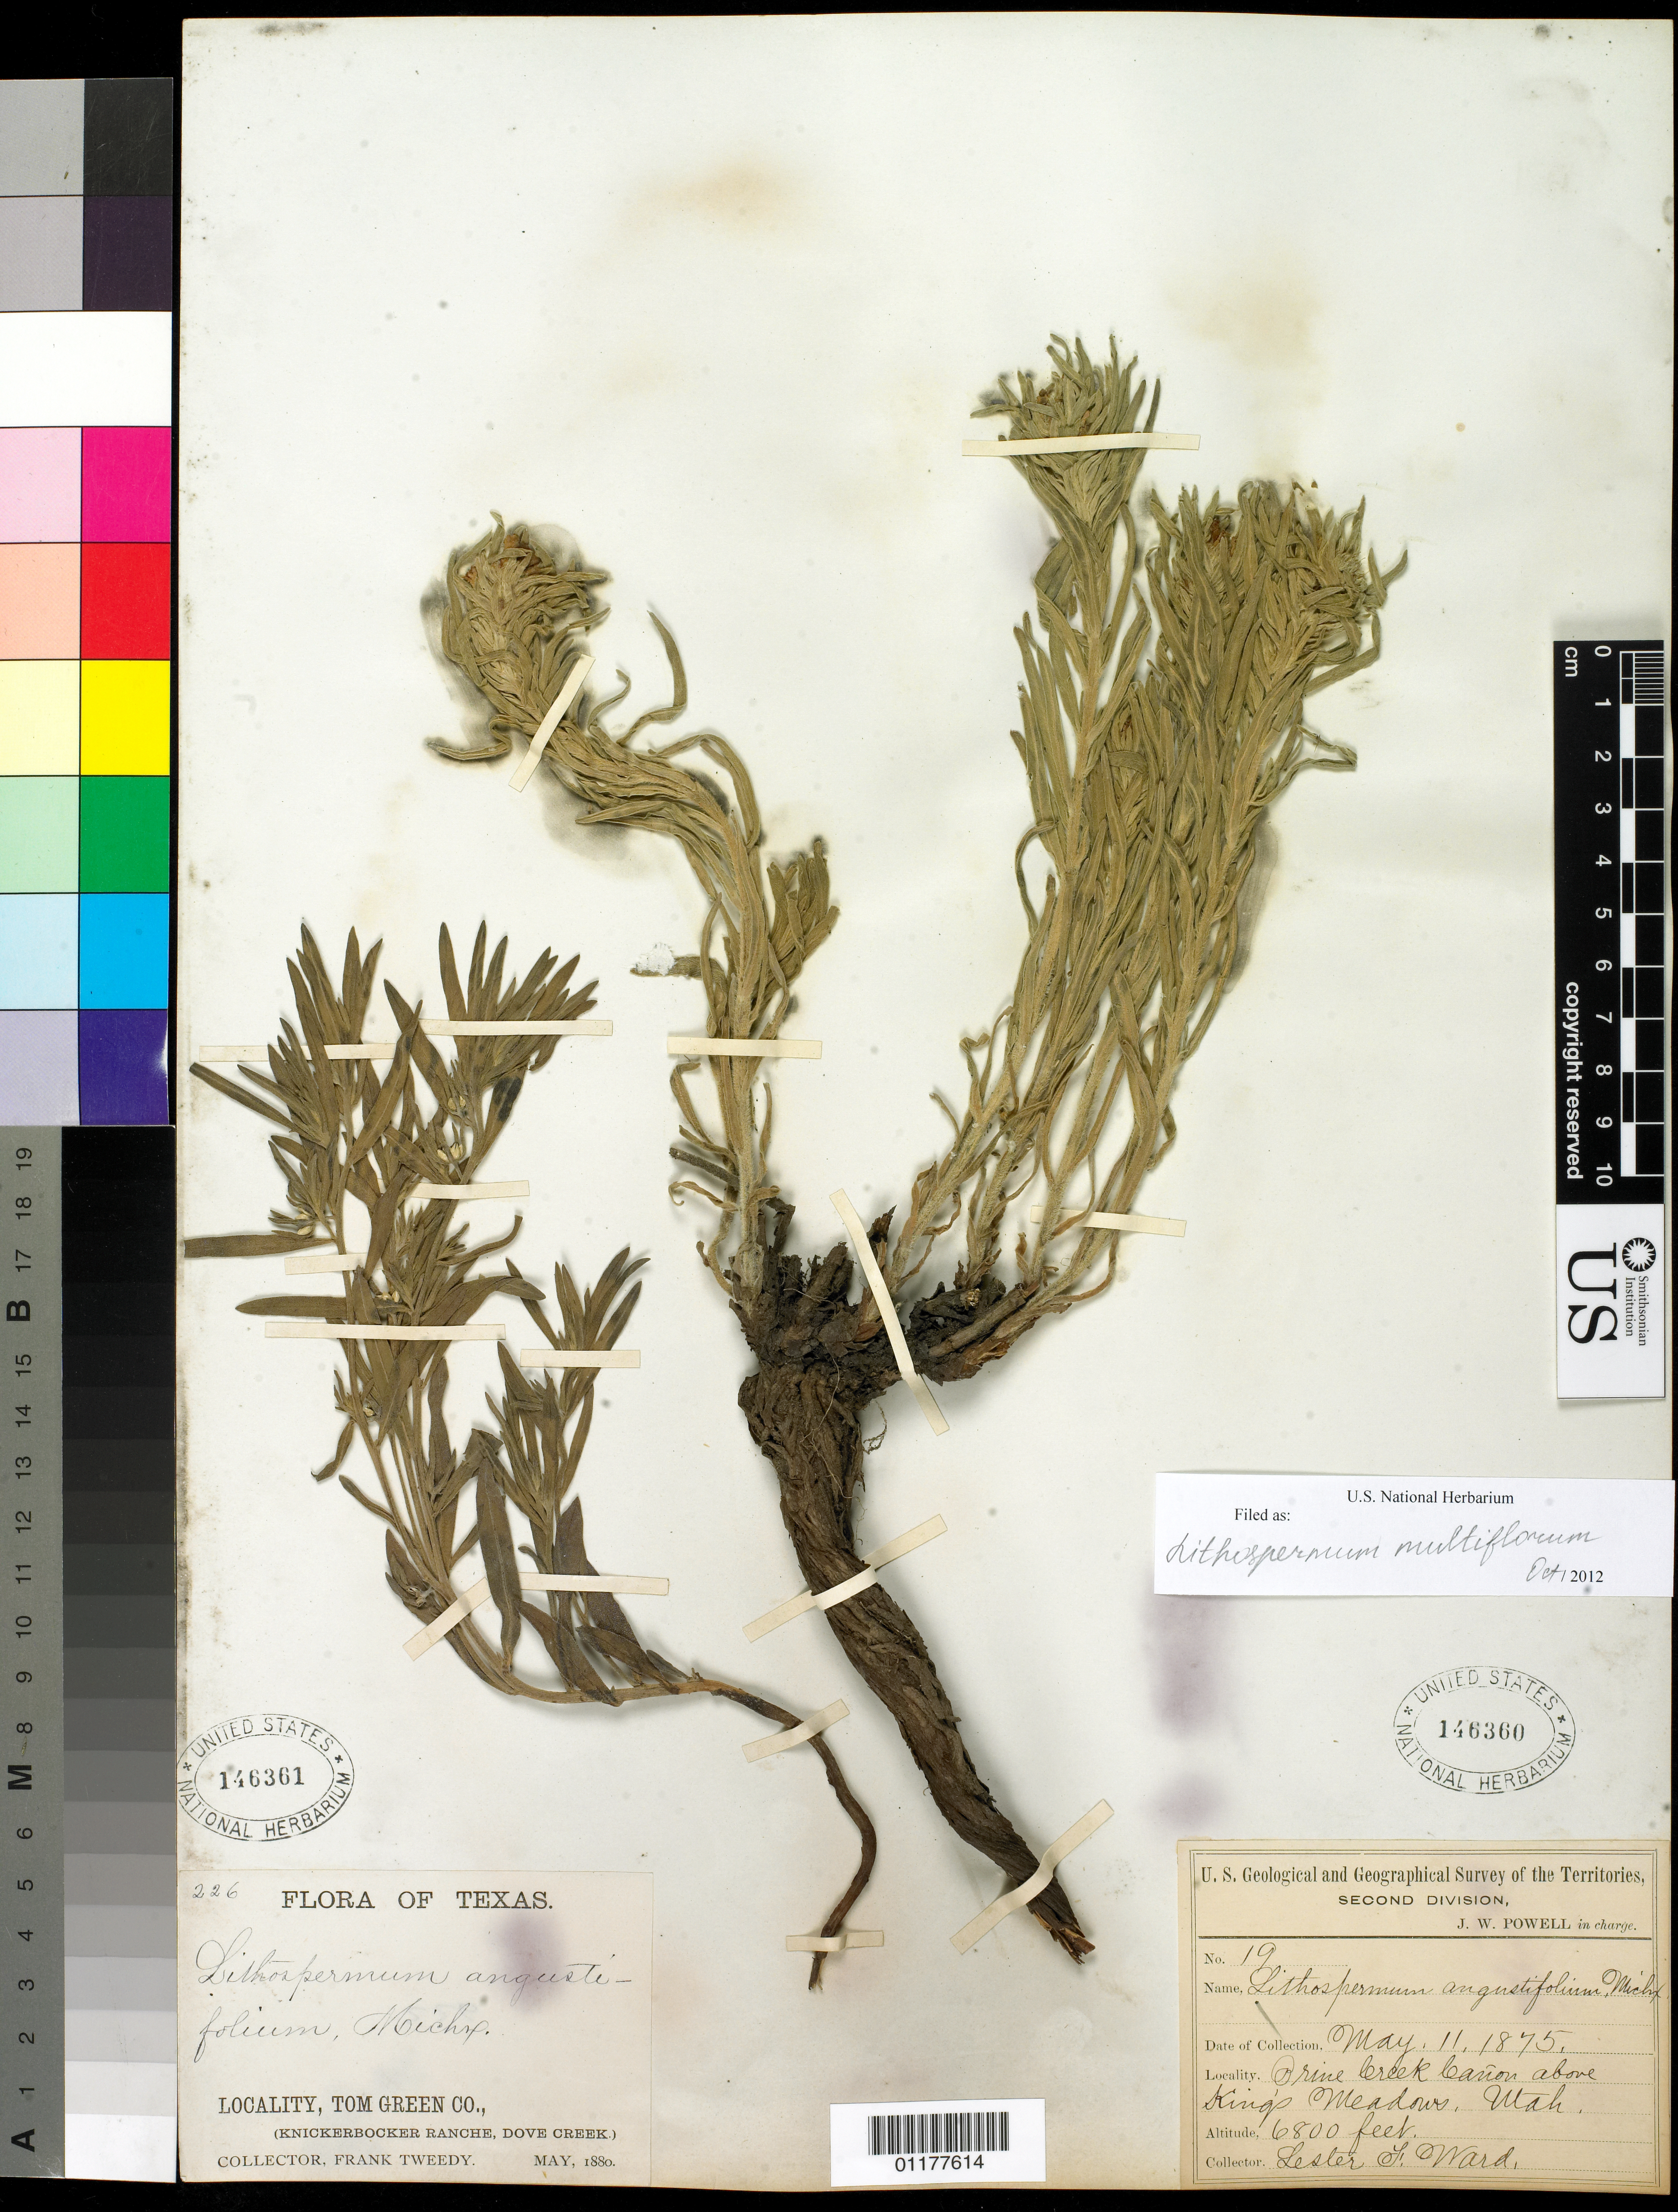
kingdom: Plantae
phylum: Tracheophyta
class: Magnoliopsida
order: Boraginales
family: Boraginaceae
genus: Lithospermum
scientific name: Lithospermum multiflorum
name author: Torr. ex A. Gray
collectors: L. F. Ward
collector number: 19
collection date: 1875-05-11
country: United States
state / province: Utah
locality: Brine Creek, above King's meadows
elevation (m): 2073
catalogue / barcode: US 146360